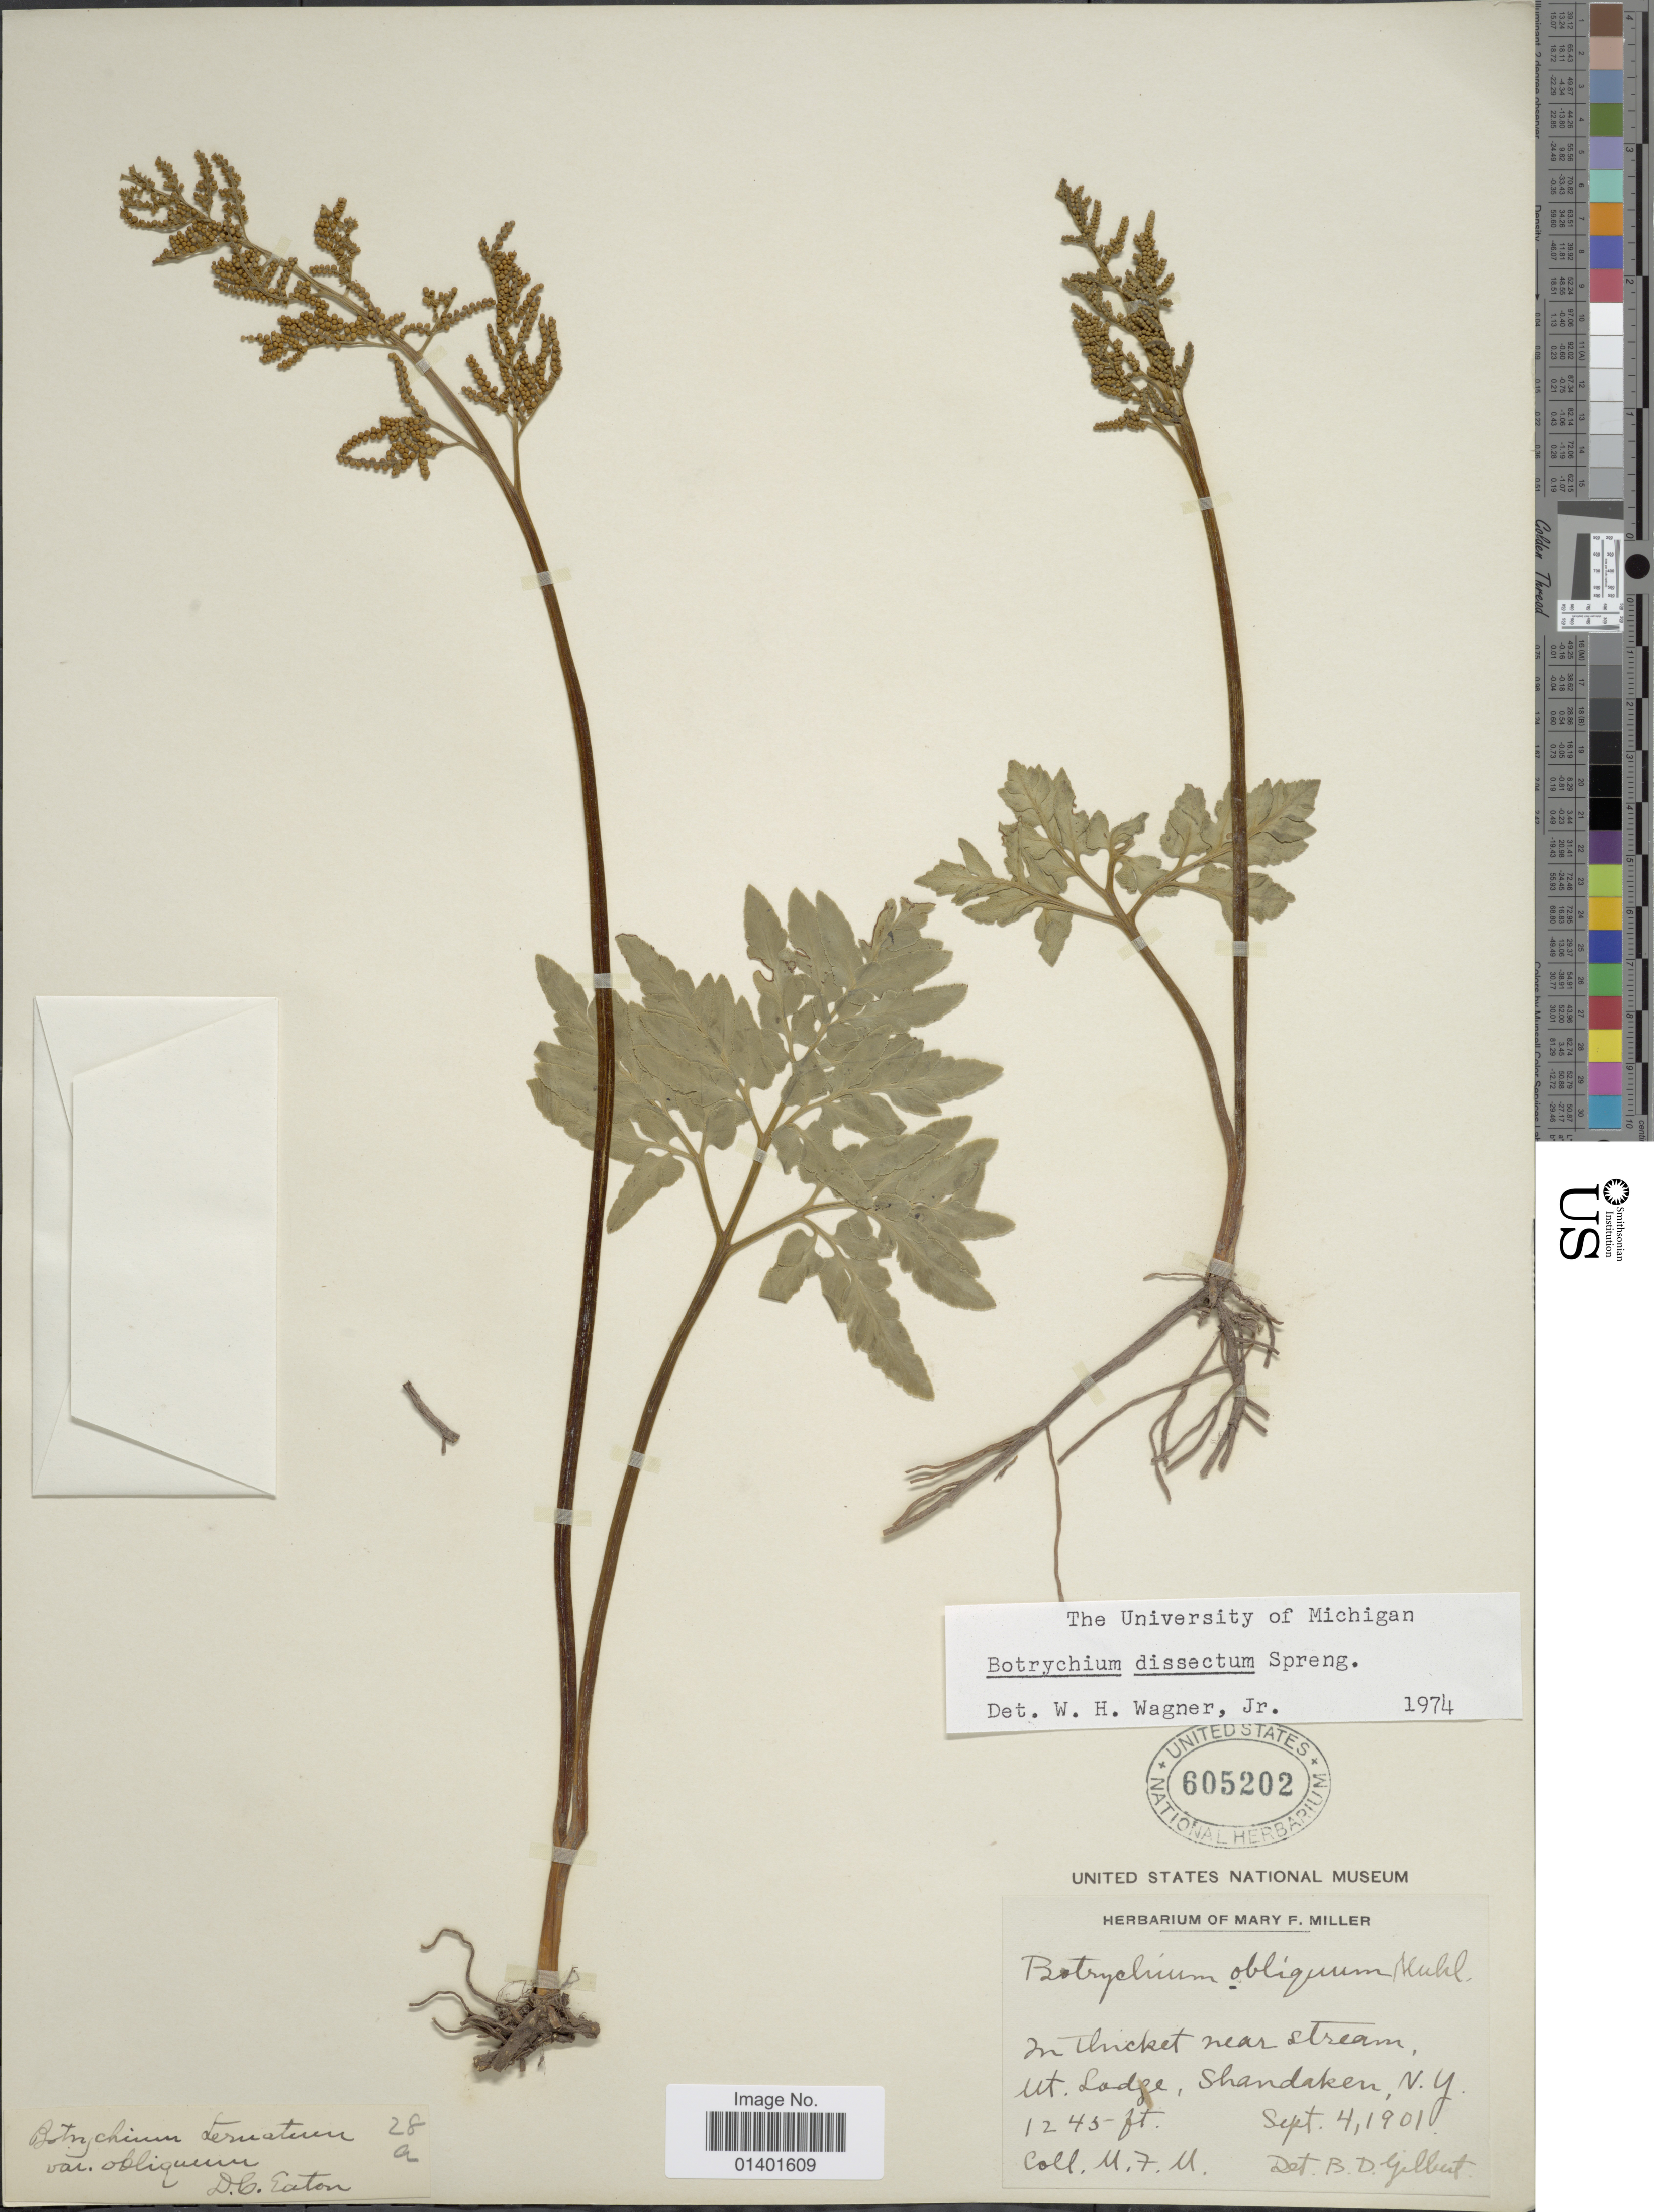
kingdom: Plantae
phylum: Tracheophyta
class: Polypodiopsida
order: Ophioglossales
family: Ophioglossaceae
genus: Botrychium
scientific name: Botrychium dissectum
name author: Spreng.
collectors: M. F. Miller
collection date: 1901-09-04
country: United States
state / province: New York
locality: Mt Lodge, Shandaken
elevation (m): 379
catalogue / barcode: US 605202